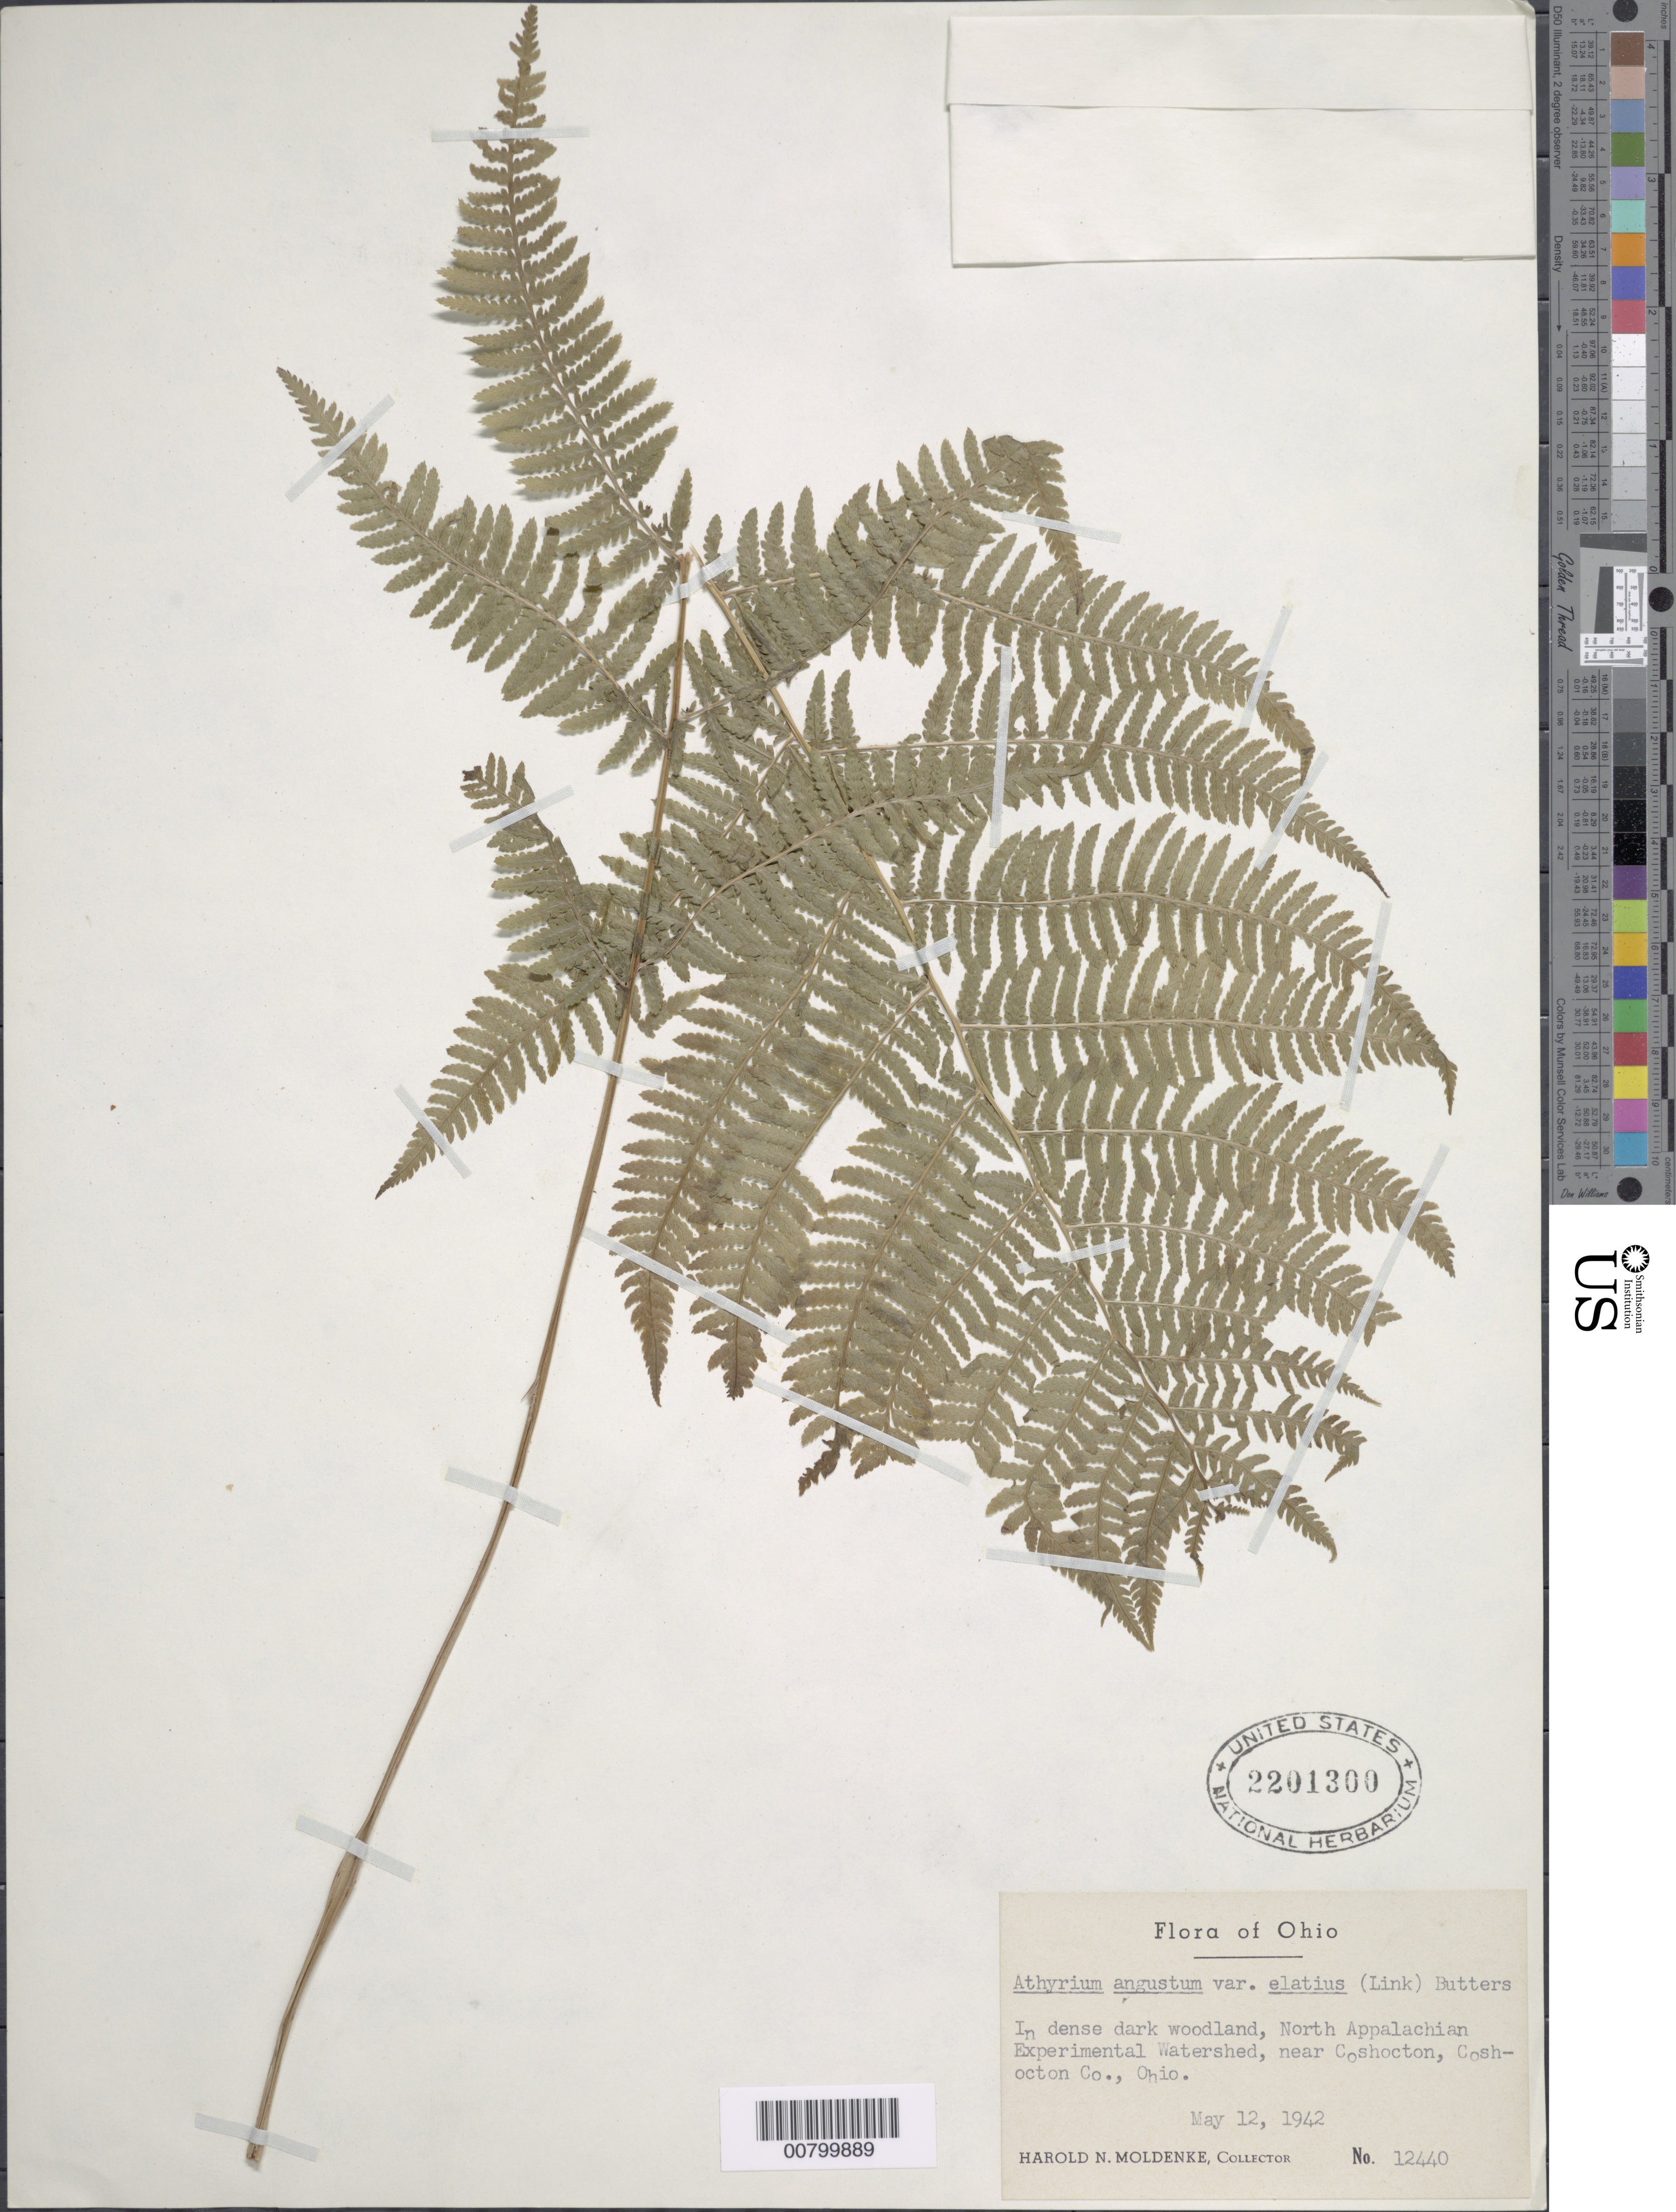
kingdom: Plantae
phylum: Tracheophyta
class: Polypodiopsida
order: Polypodiales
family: Athyriaceae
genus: Athyrium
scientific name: Athyrium filix-femina subsp. angustatum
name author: (Willd.) R.T. Clausen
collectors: H. N. Moldenke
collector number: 12440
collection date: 1942-05-12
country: United States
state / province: Ohio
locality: North Appalachian Experimental Watershed, near Coshocton, Coshocton Co.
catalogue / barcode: US 2201300